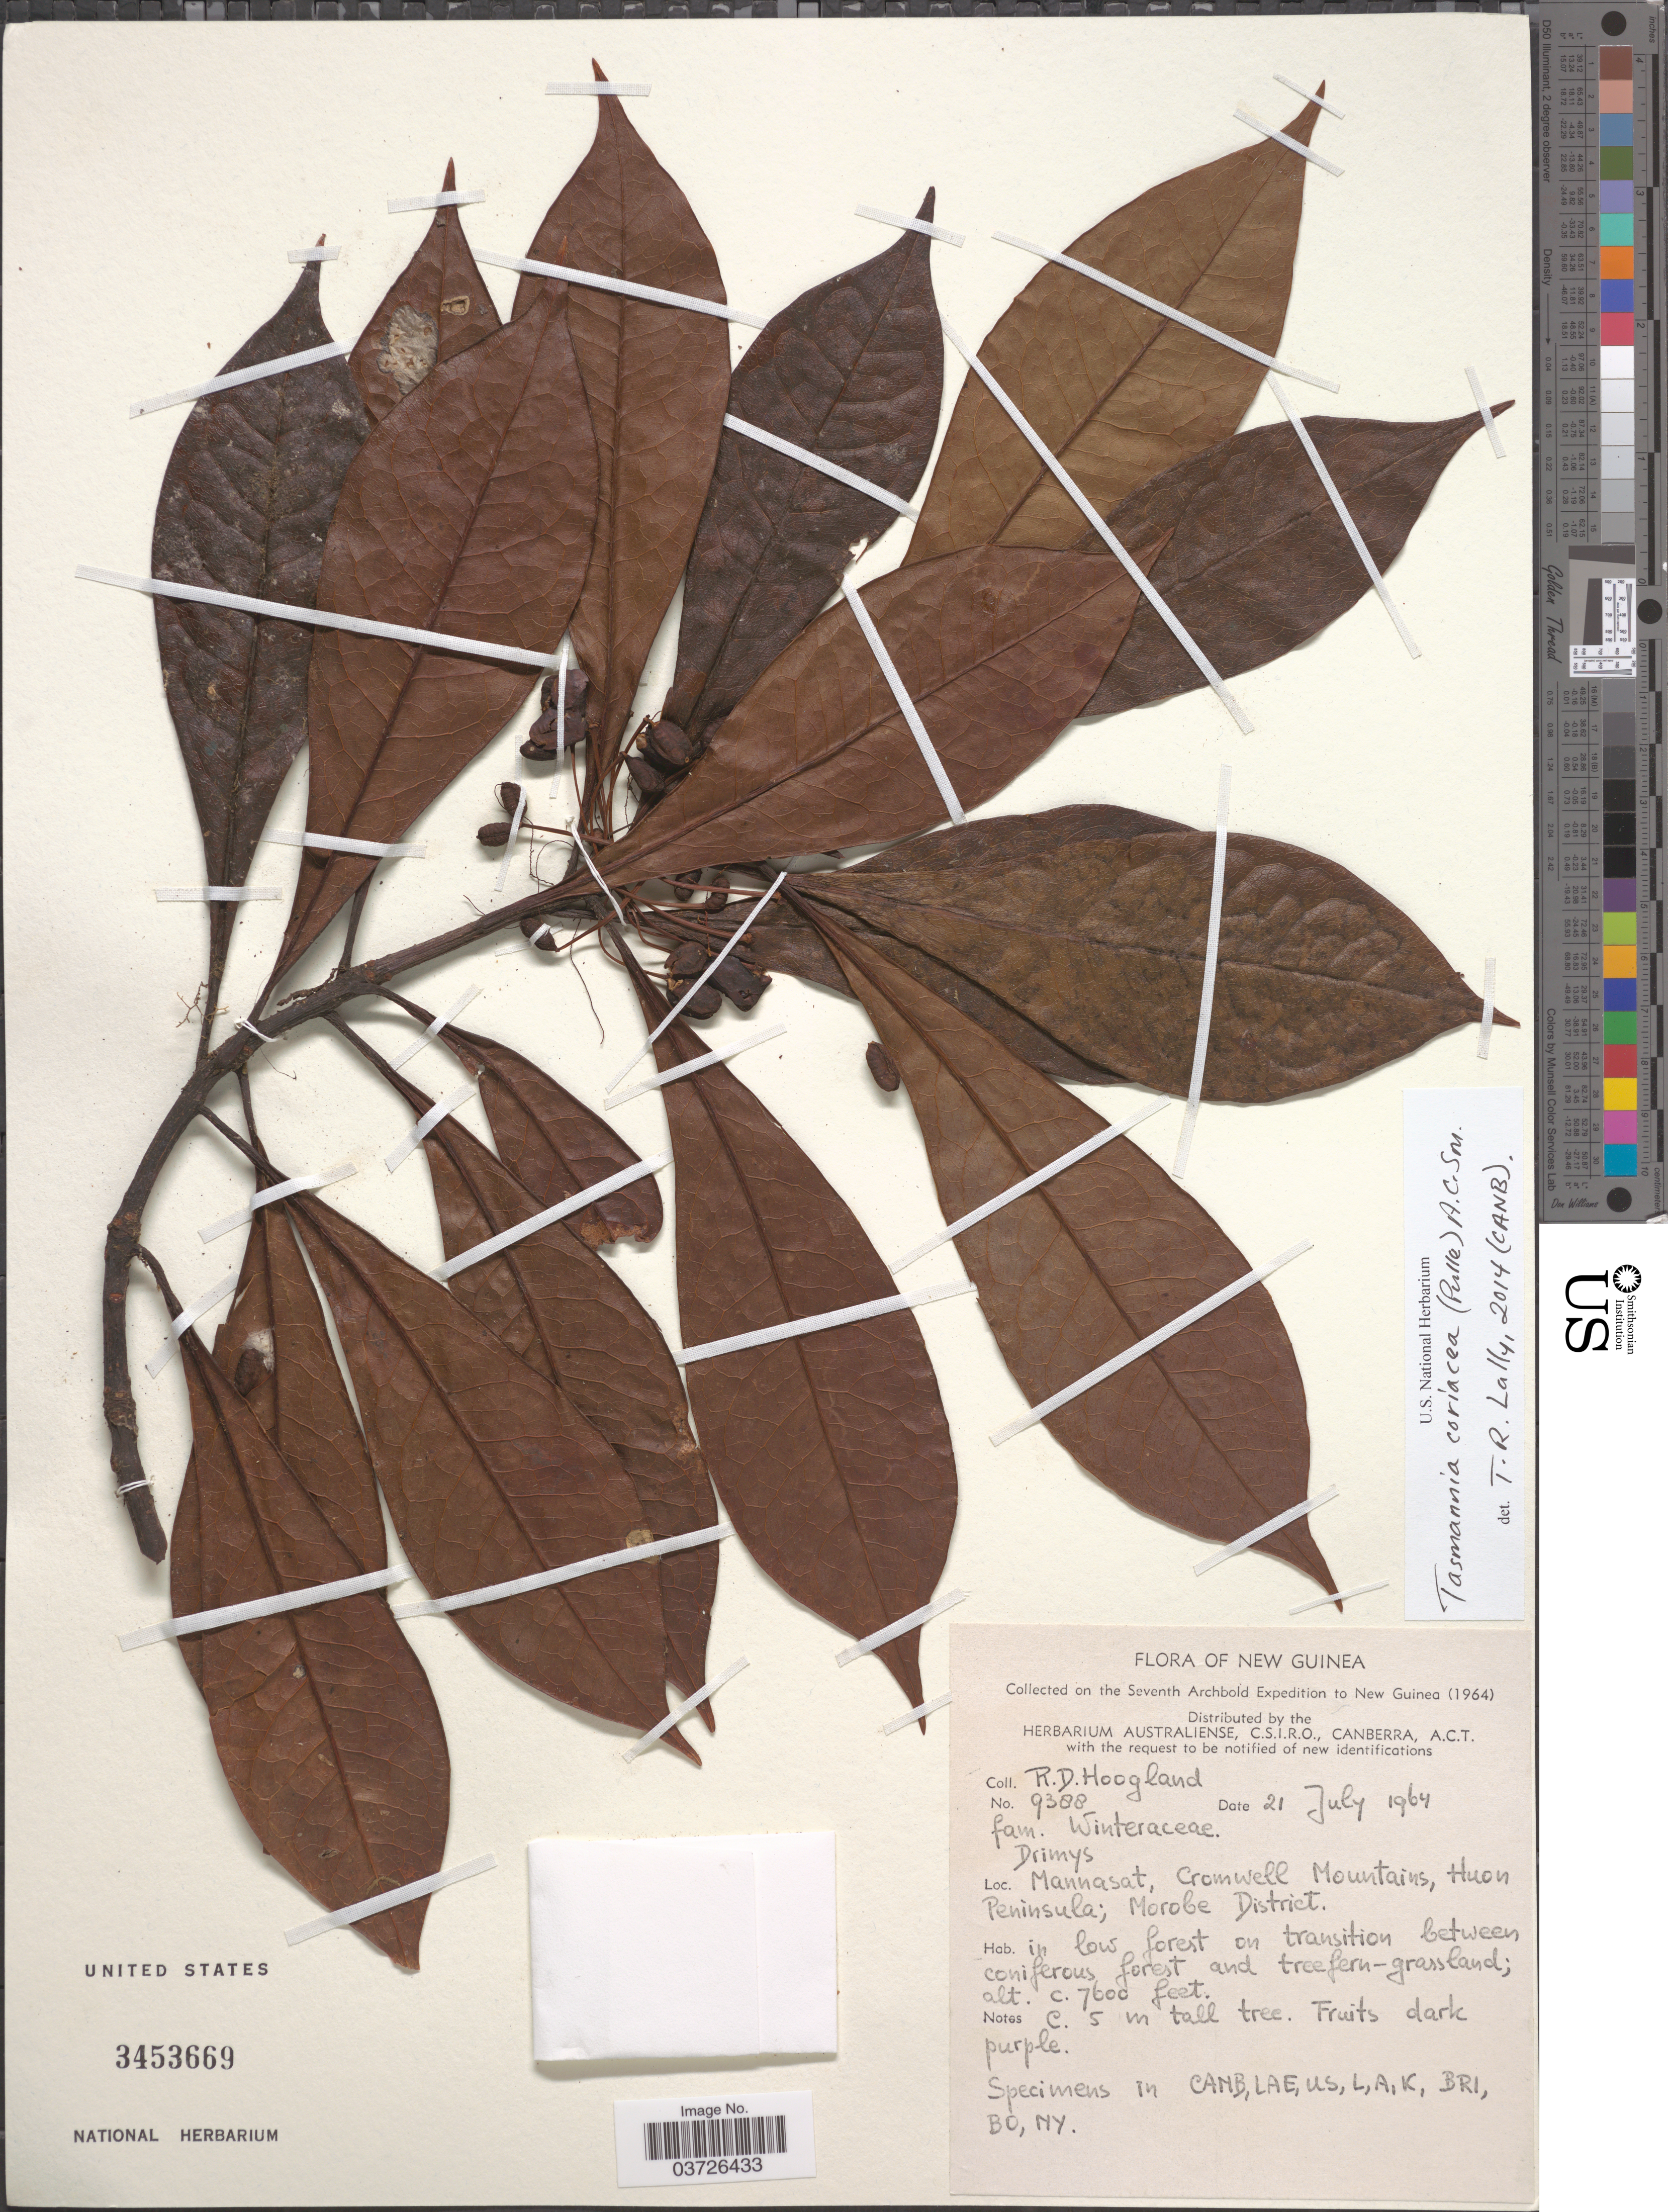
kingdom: Plantae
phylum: Tracheophyta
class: Magnoliopsida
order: Canellales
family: Winteraceae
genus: Tasmannia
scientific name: Tasmannia coriacea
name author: (Pulle) A.C. Sm.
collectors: R. D. Hoogland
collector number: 9388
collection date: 1964-07-21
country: Papua New Guinea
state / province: Morobe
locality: New Guinea. Mannasat, Cromwell Mountains, Huon Peninsula; Morobe District.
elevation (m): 2316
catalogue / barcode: US 3453669